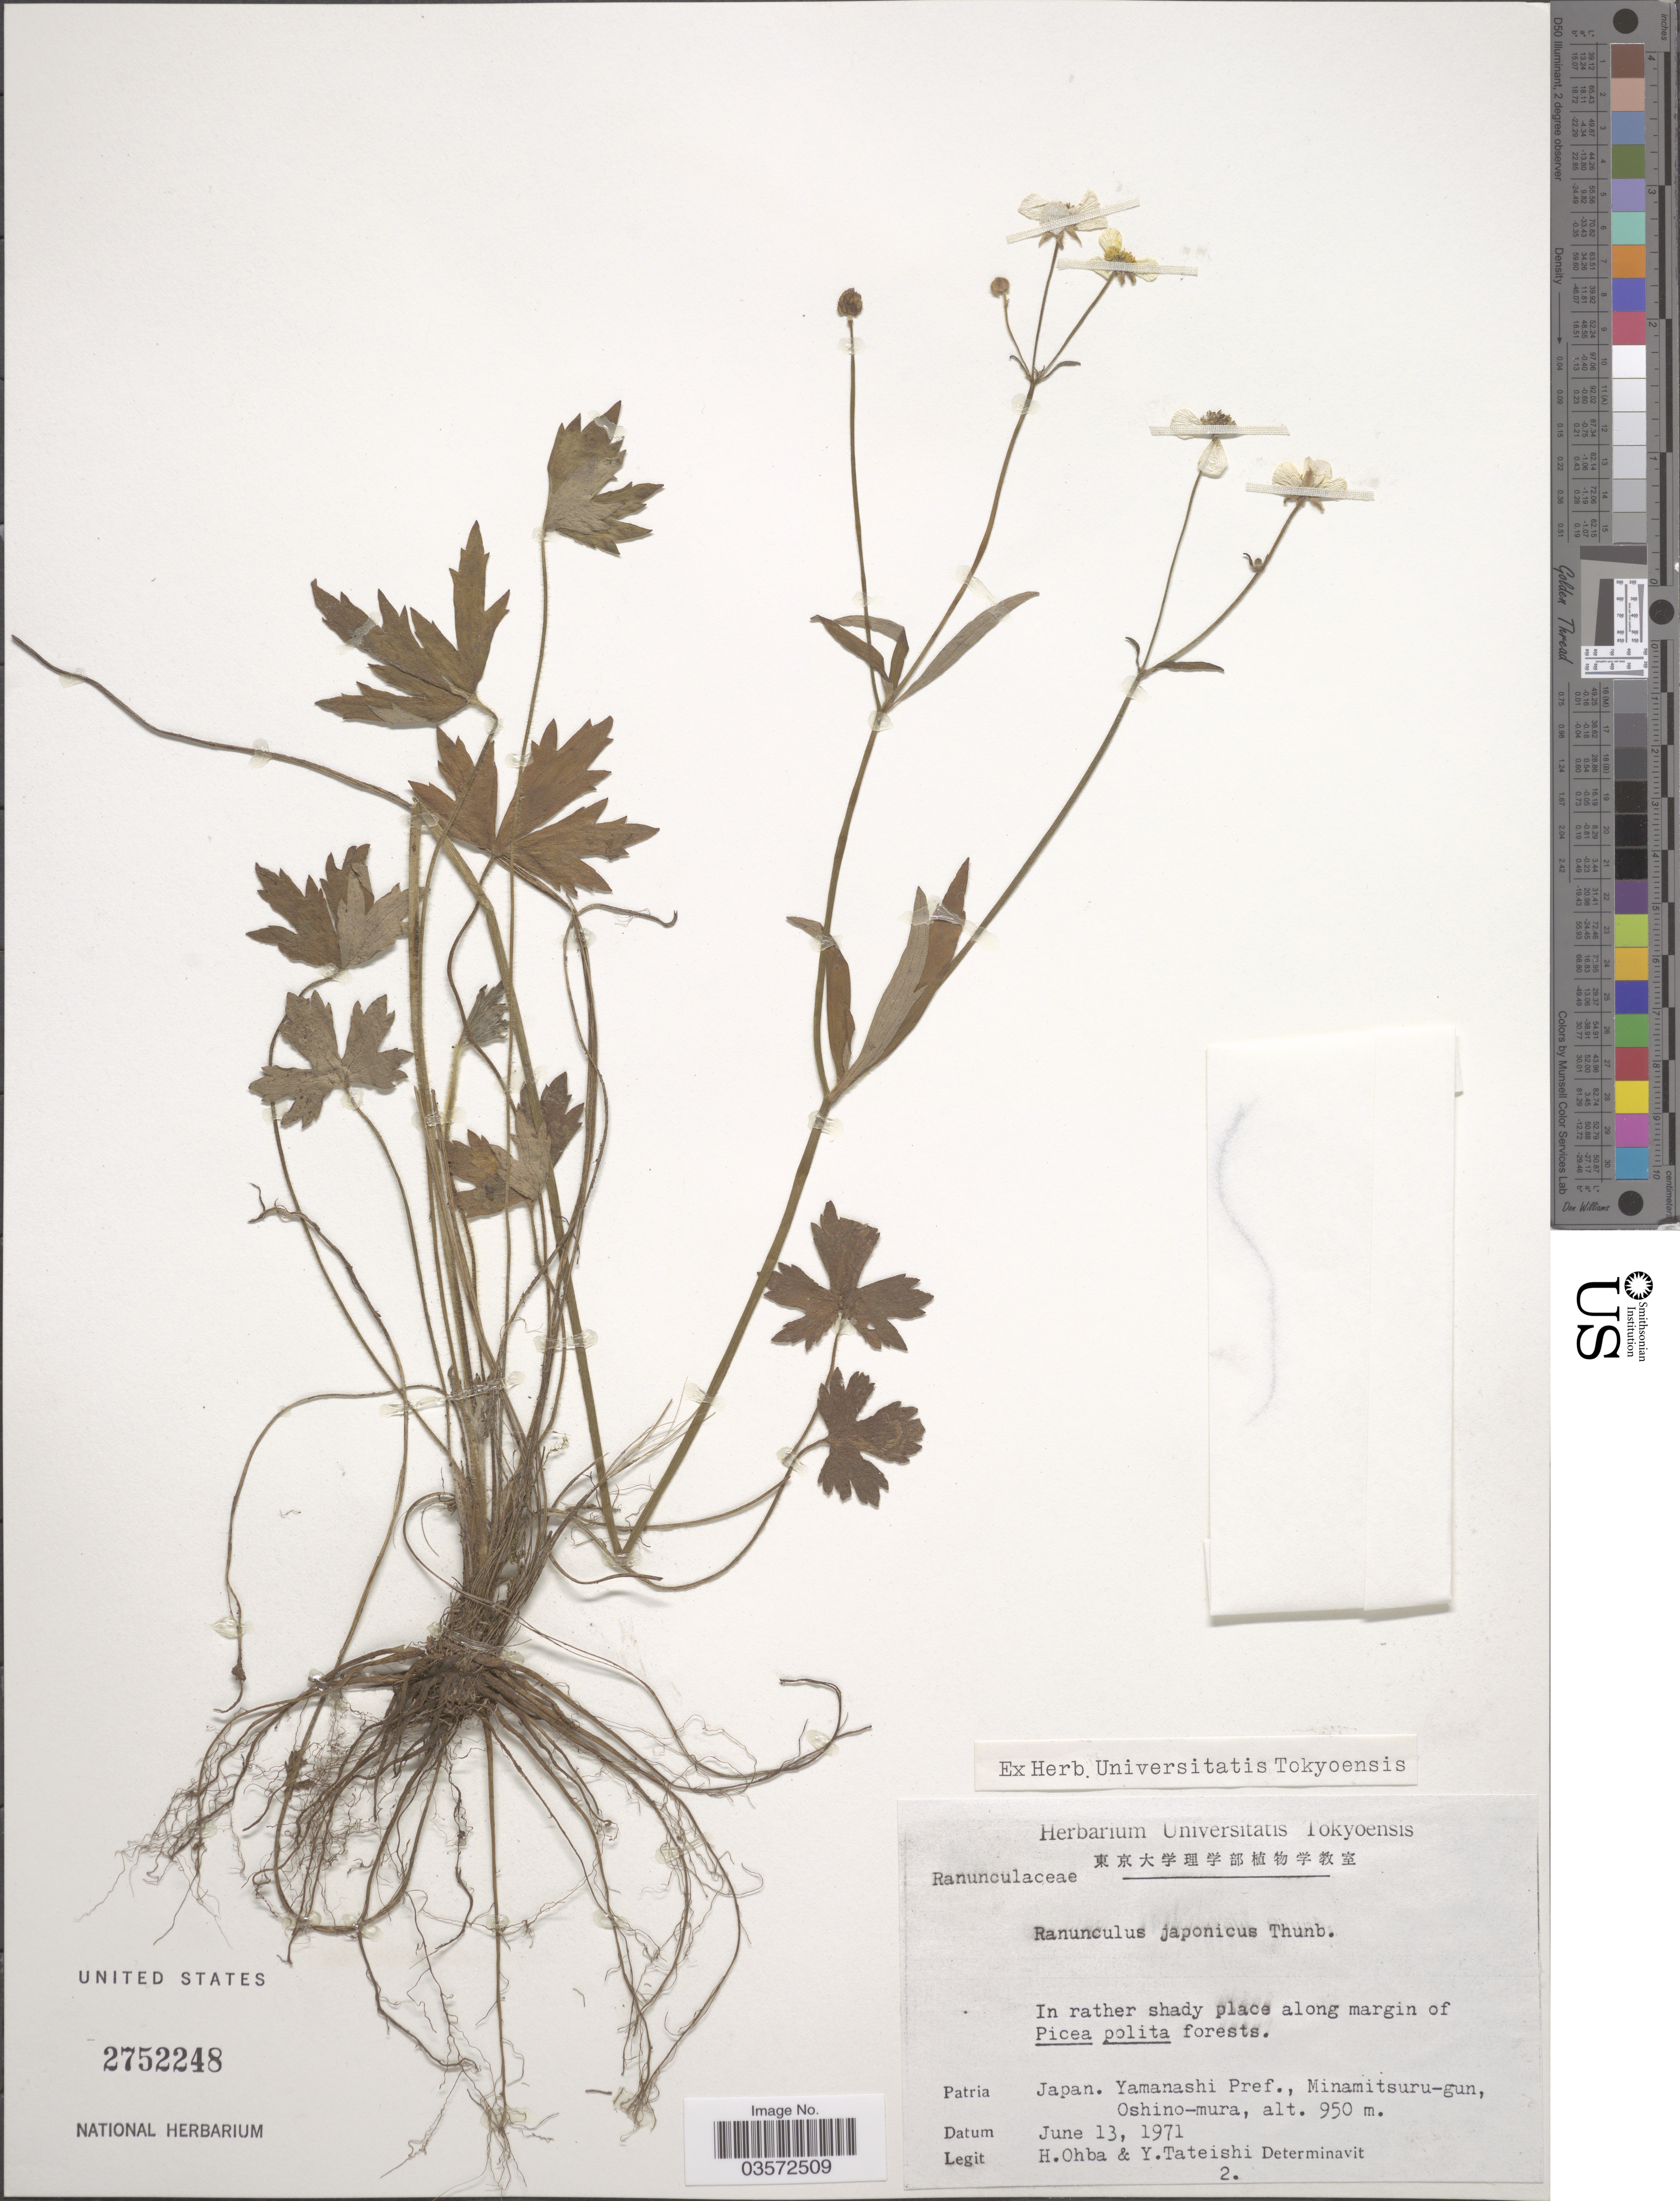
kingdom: Plantae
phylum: Tracheophyta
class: Magnoliopsida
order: Ranunculales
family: Ranunculaceae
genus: Ranunculus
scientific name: Ranunculus japonicus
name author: Thunb.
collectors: H. Ohba & Y. Tateishi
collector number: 2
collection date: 1971-06-13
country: Japan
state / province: Yamanasi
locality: Yamanashi Pref., Minamitsuru-gun, Oshino-mura.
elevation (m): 950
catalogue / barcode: US 2752248